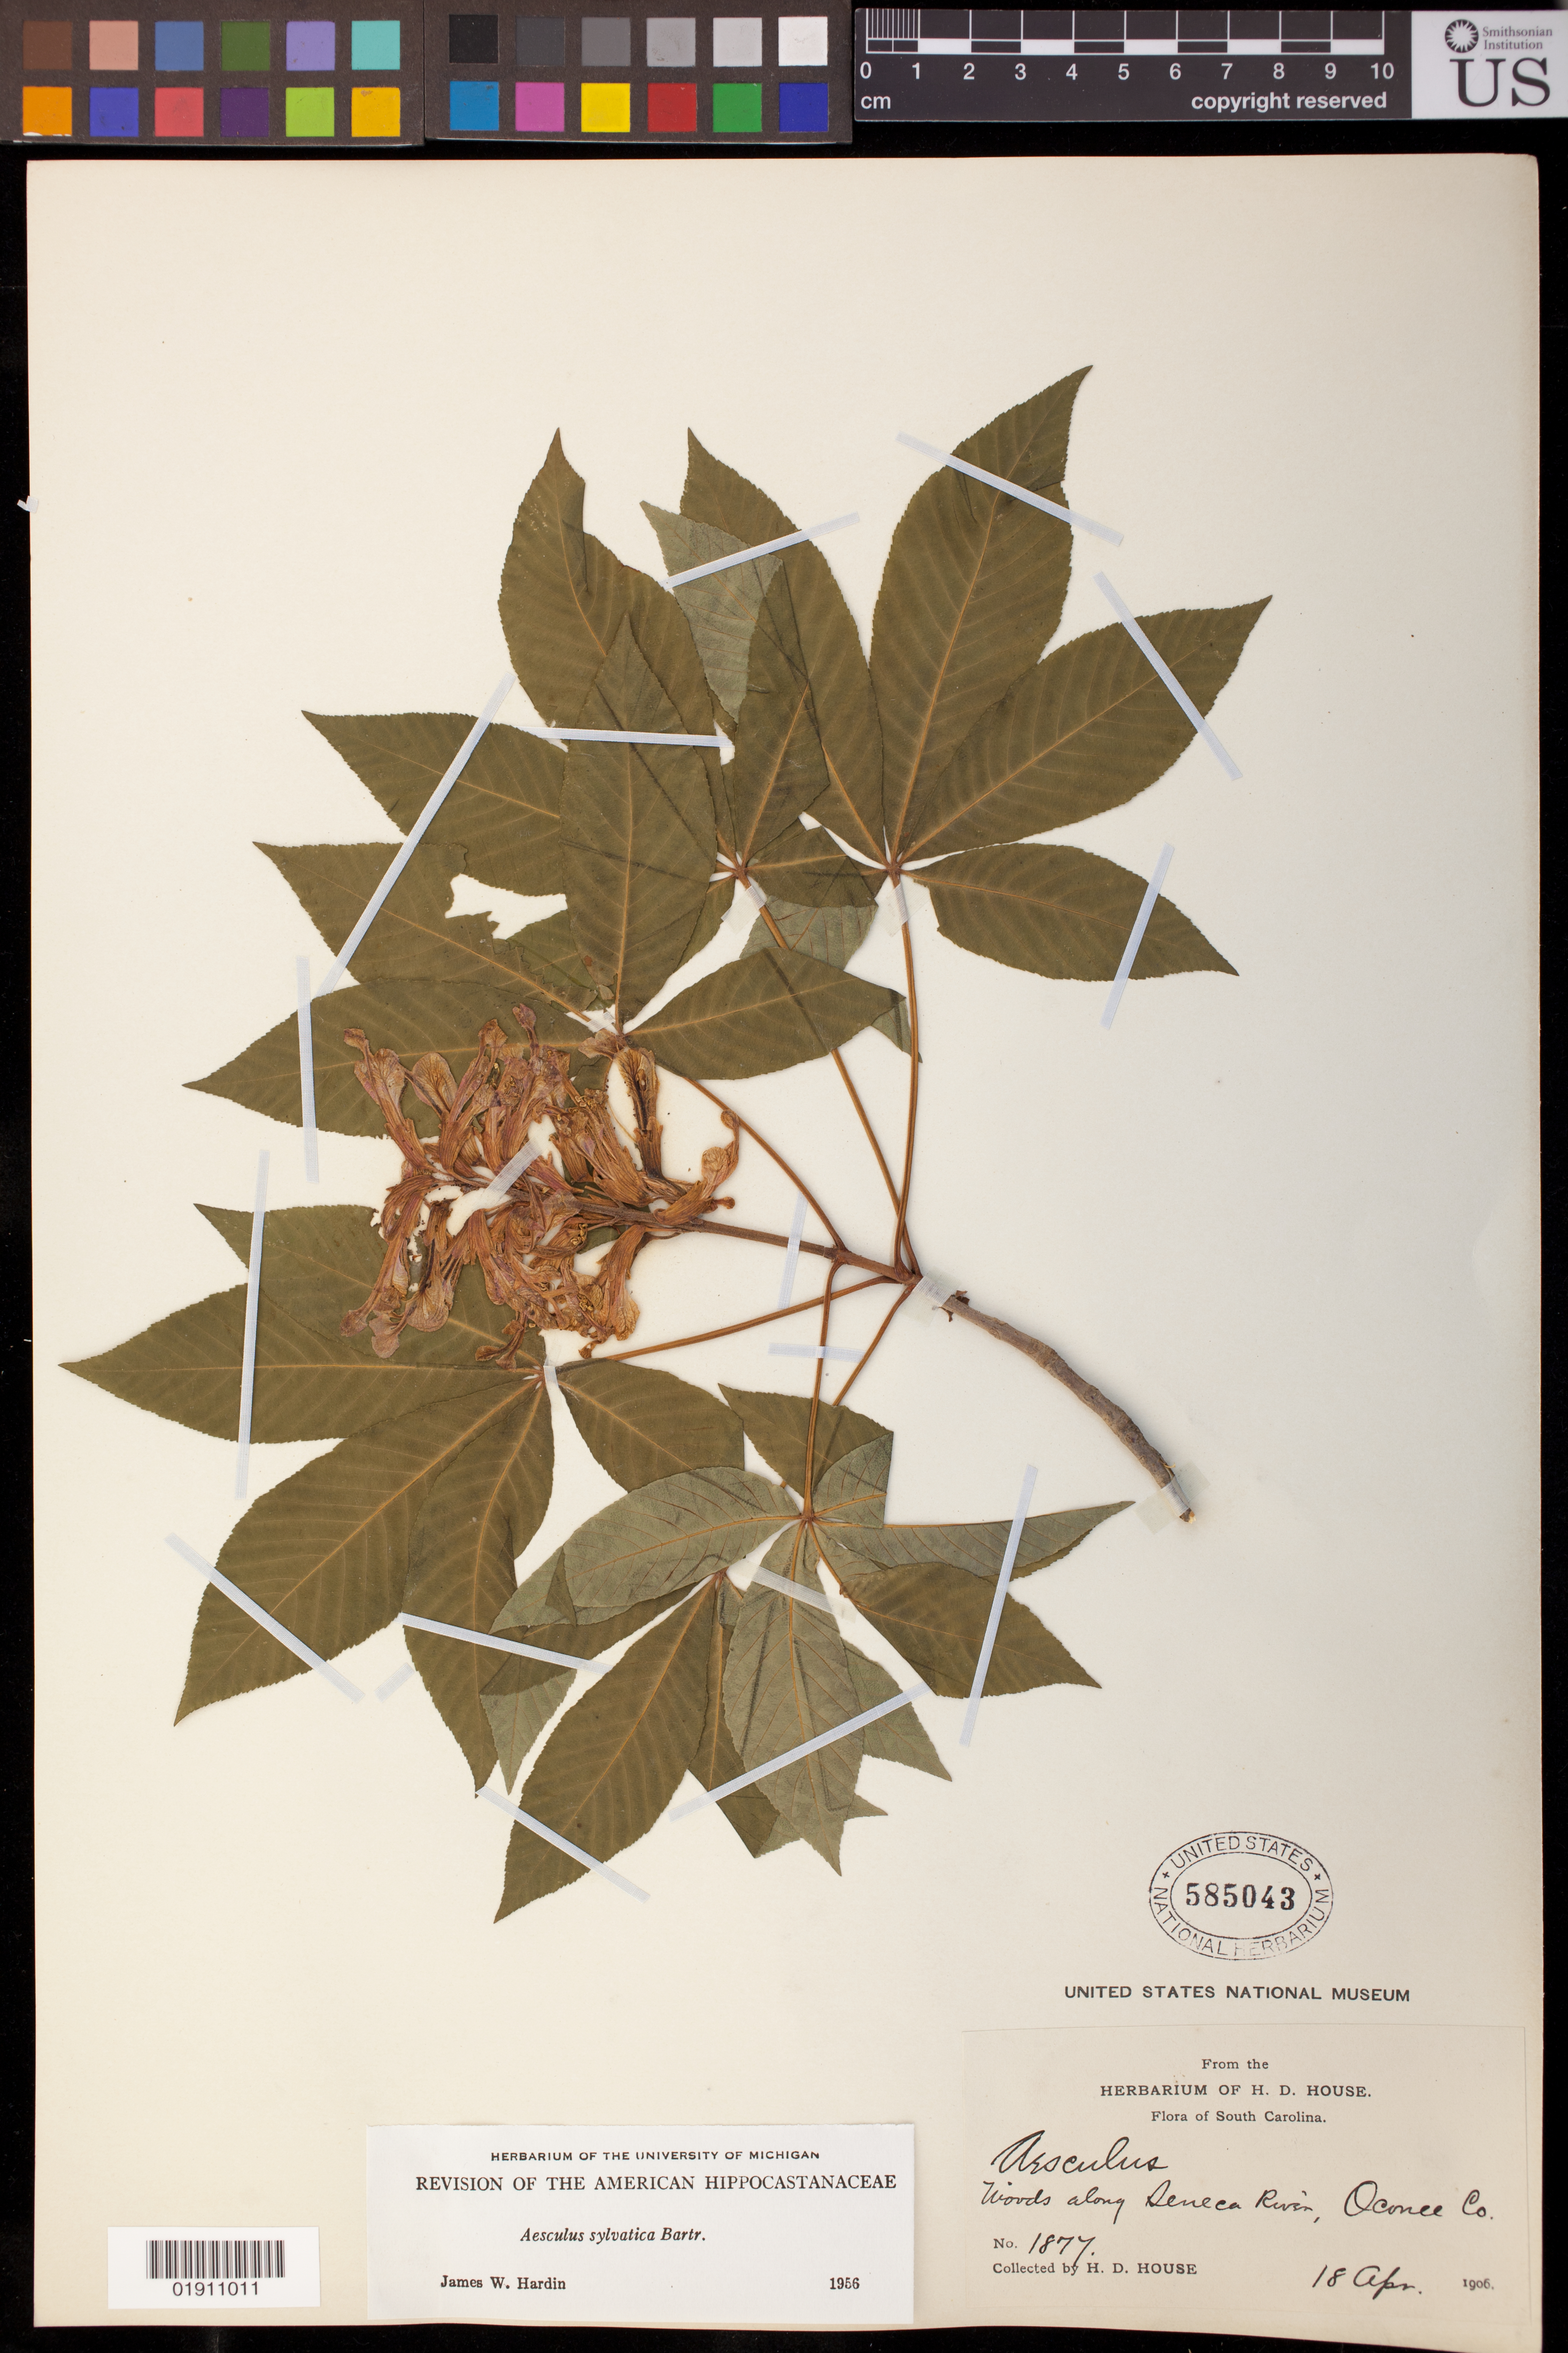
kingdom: Plantae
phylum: Tracheophyta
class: Magnoliopsida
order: Sapindales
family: Sapindaceae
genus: Aesculus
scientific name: Aesculus sylvatica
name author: W. Bartram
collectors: H. D. House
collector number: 1877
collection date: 1906-04-18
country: United States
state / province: South Carolina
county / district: Oconee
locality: Woods along Seneca River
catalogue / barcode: US 585043